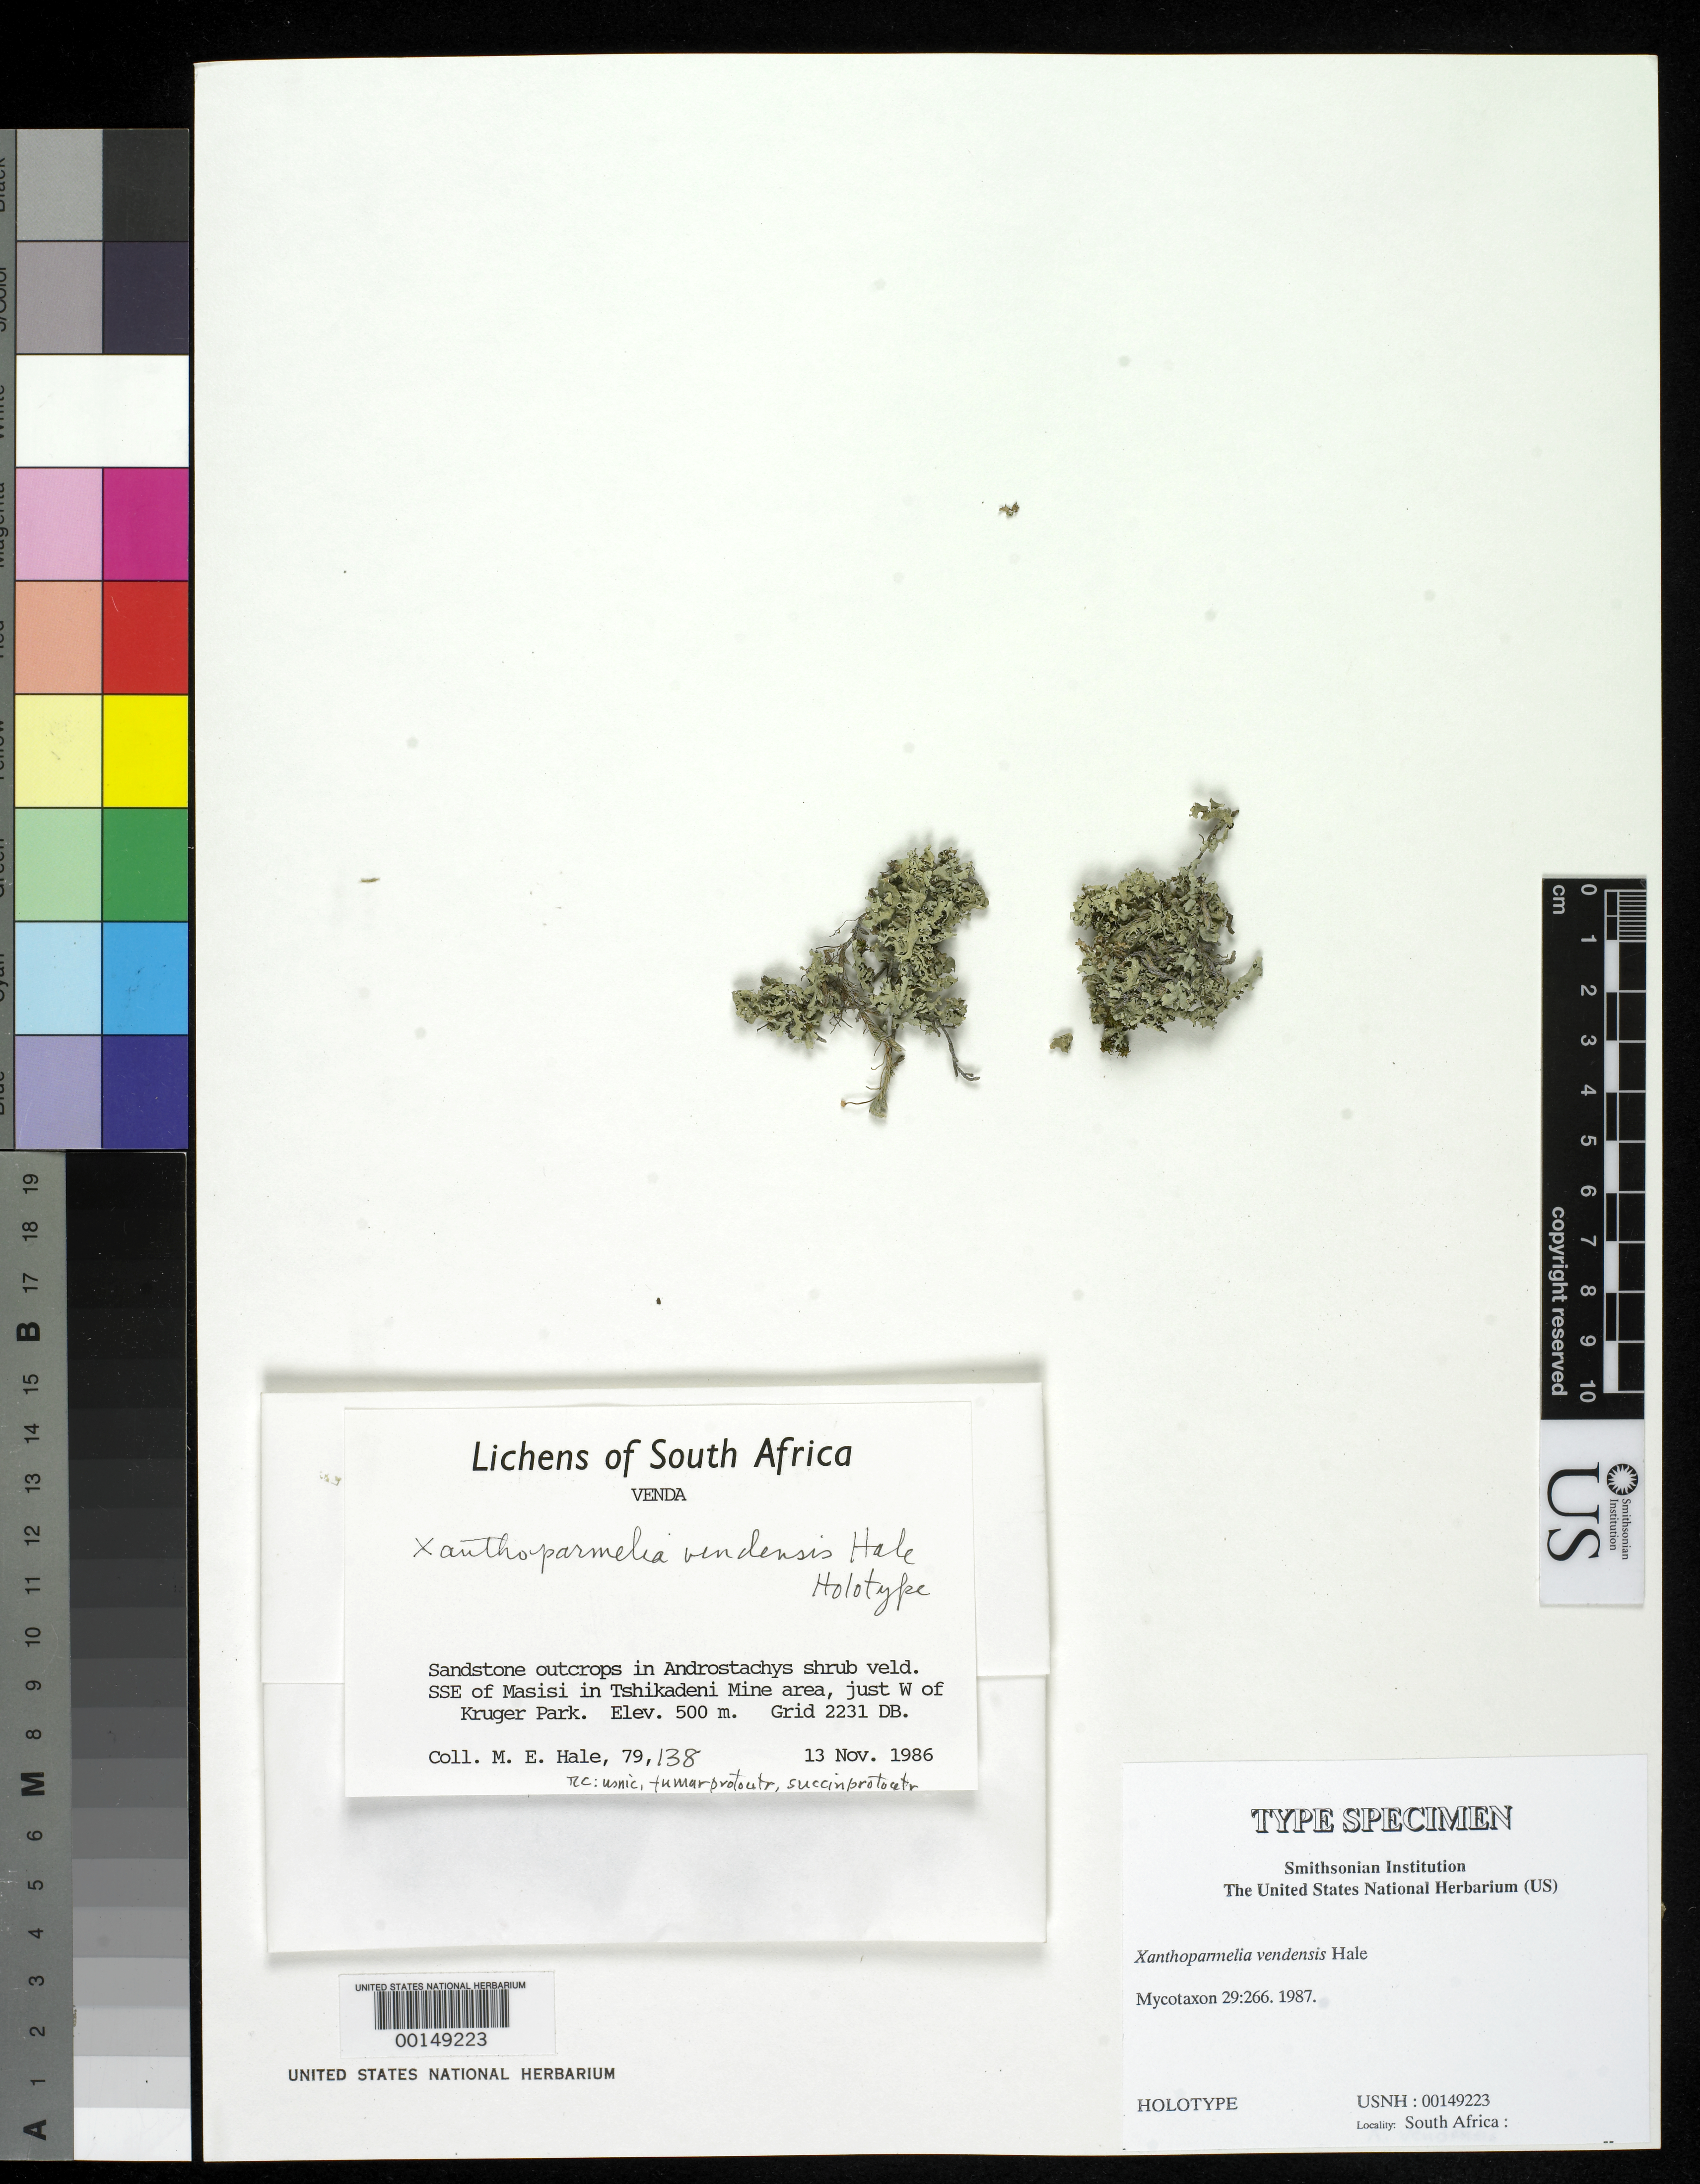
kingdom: Fungi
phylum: Ascomycota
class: Lecanoromycetes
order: Lecanorales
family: Parmeliaceae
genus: Xanthoparmelia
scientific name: Xanthoparmelia vendensis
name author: Hale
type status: Holotype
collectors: M. Hale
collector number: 79138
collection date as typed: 13 Nov 1986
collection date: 1986-11-13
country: South Africa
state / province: Limpopo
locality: Venda, SSE of Masisi in Tshikadeni Mine area, just W of Kruger Park, Grid 2232 DB, sandstone outcrop in Androstachys scrub veld.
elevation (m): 500